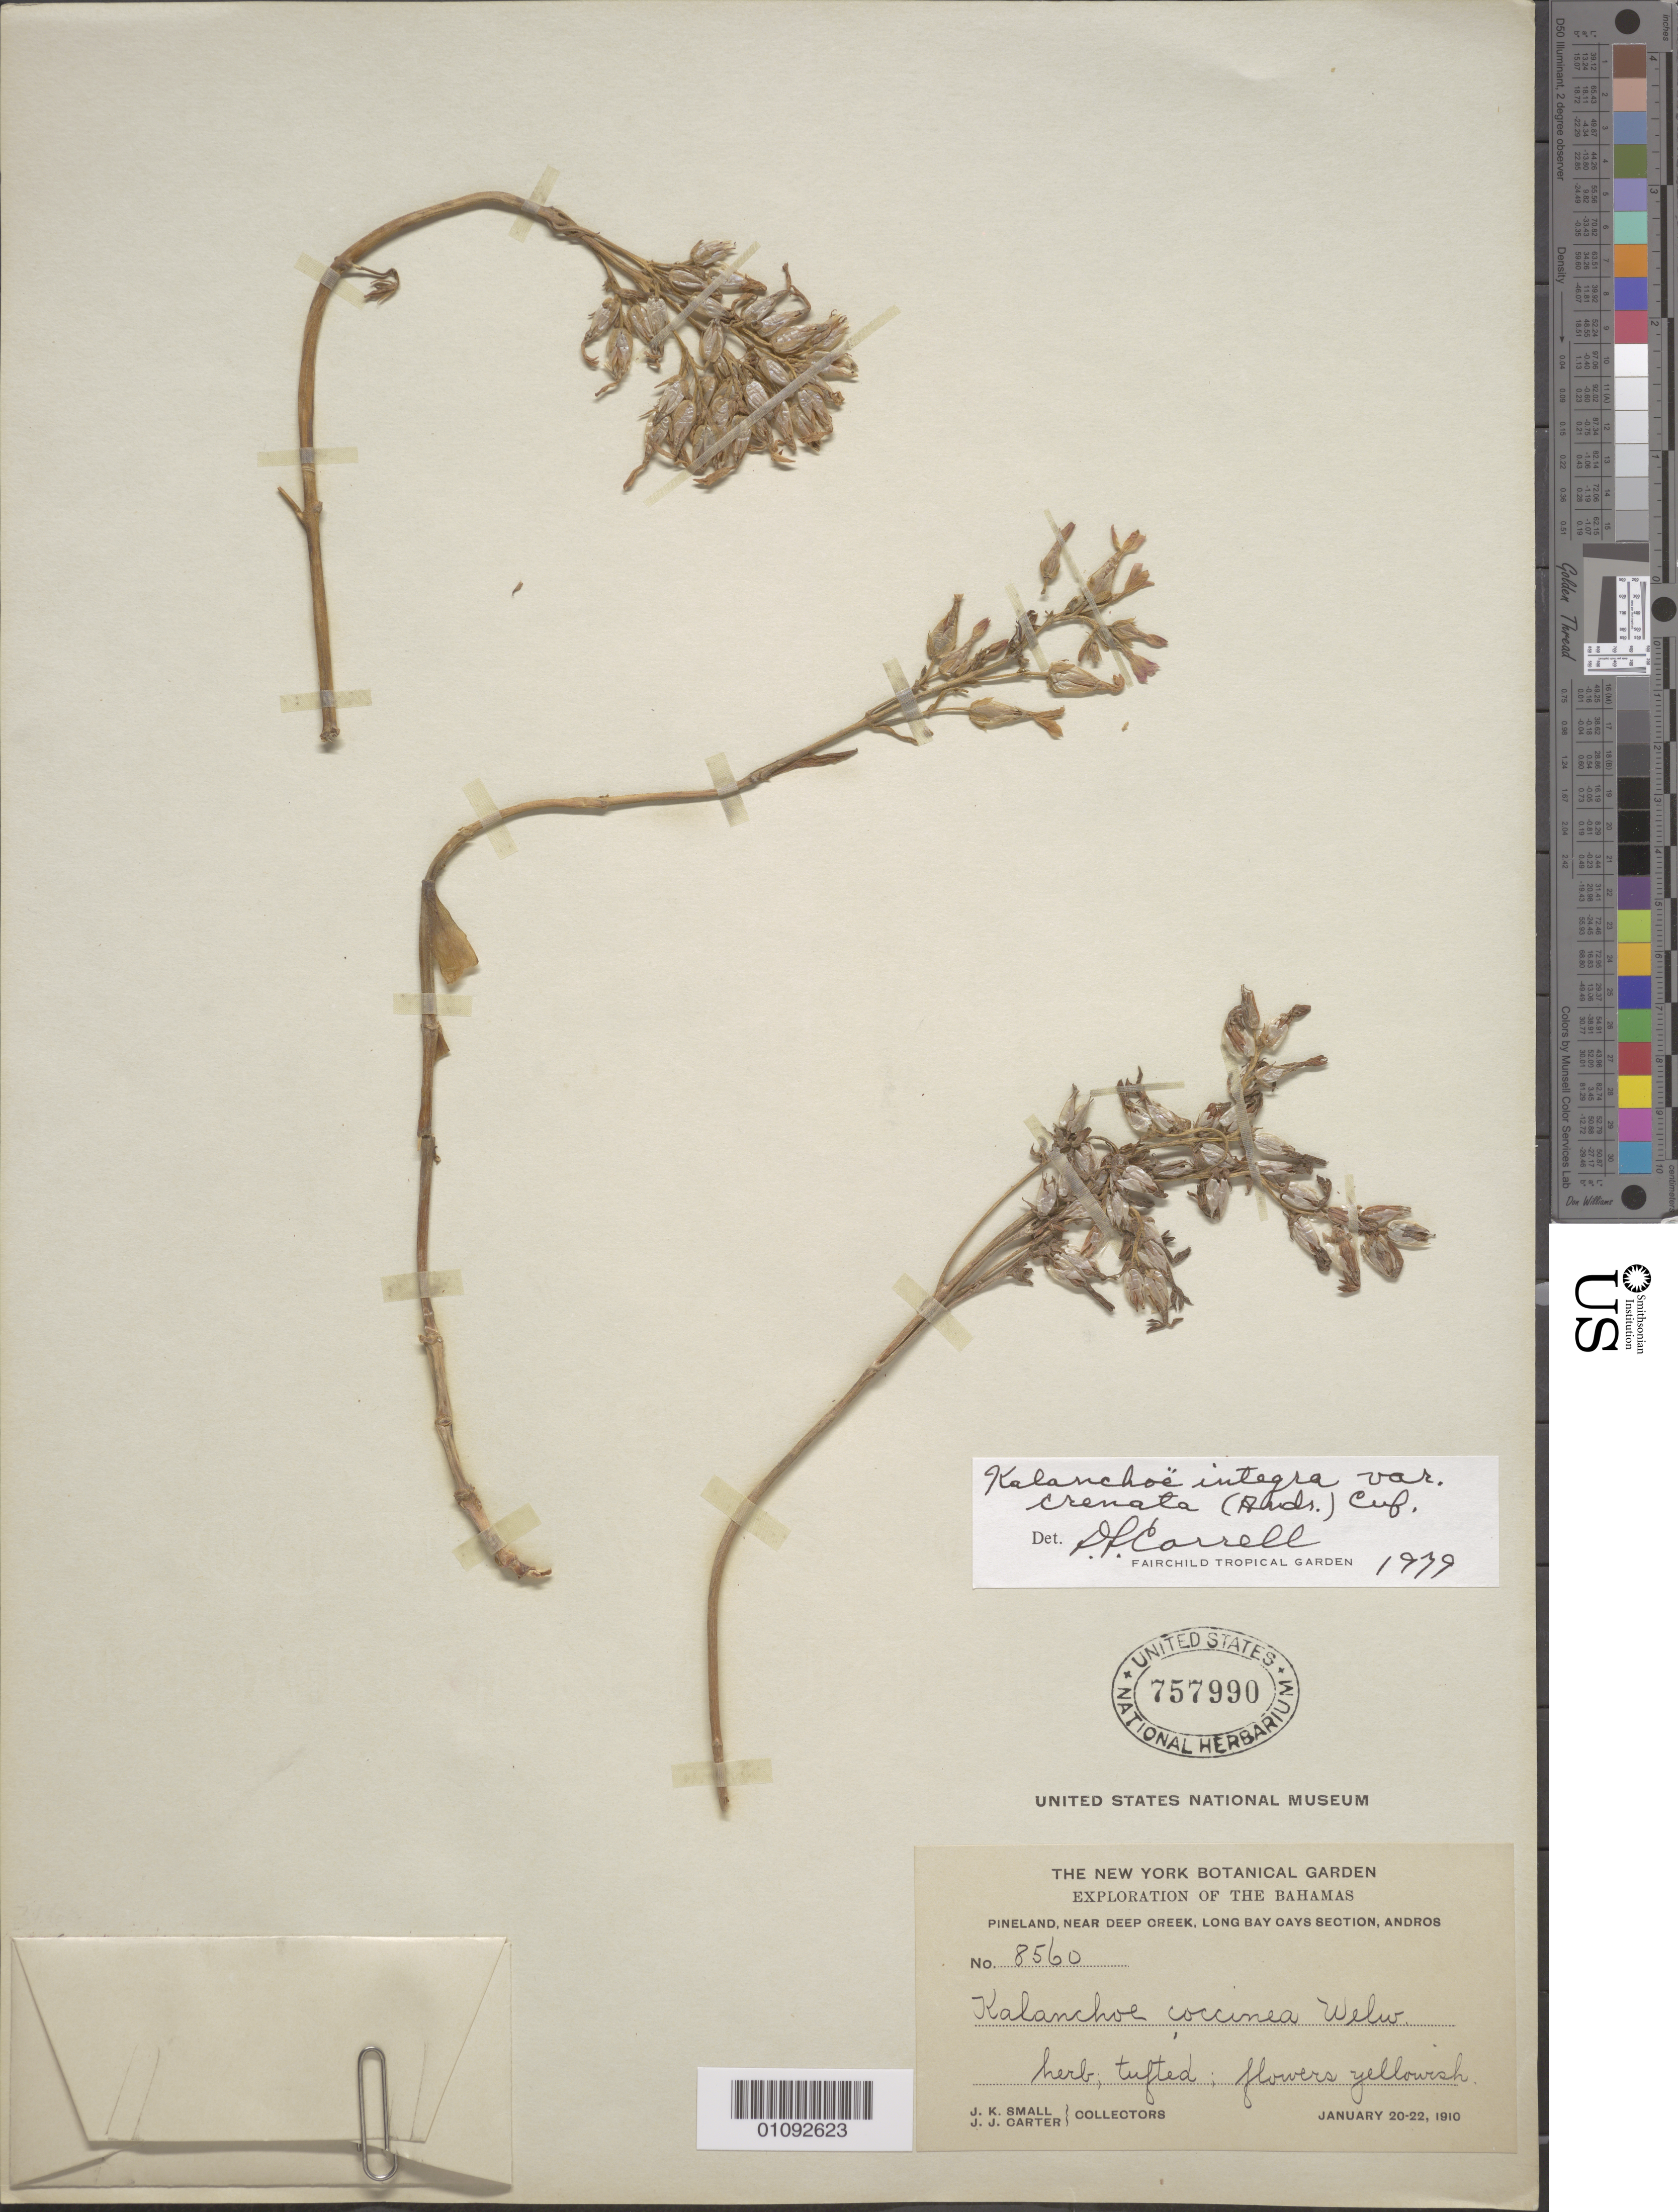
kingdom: Plantae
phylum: Tracheophyta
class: Magnoliopsida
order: Saxifragales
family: Crassulaceae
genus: Kalanchoe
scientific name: Kalanchoe integra var. crenata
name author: (Andrews) Cufod.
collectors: J. K. Small & J. J. Carter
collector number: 8560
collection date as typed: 20 Jan 1910 to 22 Jan 1910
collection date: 1910-01-20/1910-01-22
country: Bahamas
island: Andros I.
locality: Pineland, near Deep Creek, Long Bay Cays Section.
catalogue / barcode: US 757990